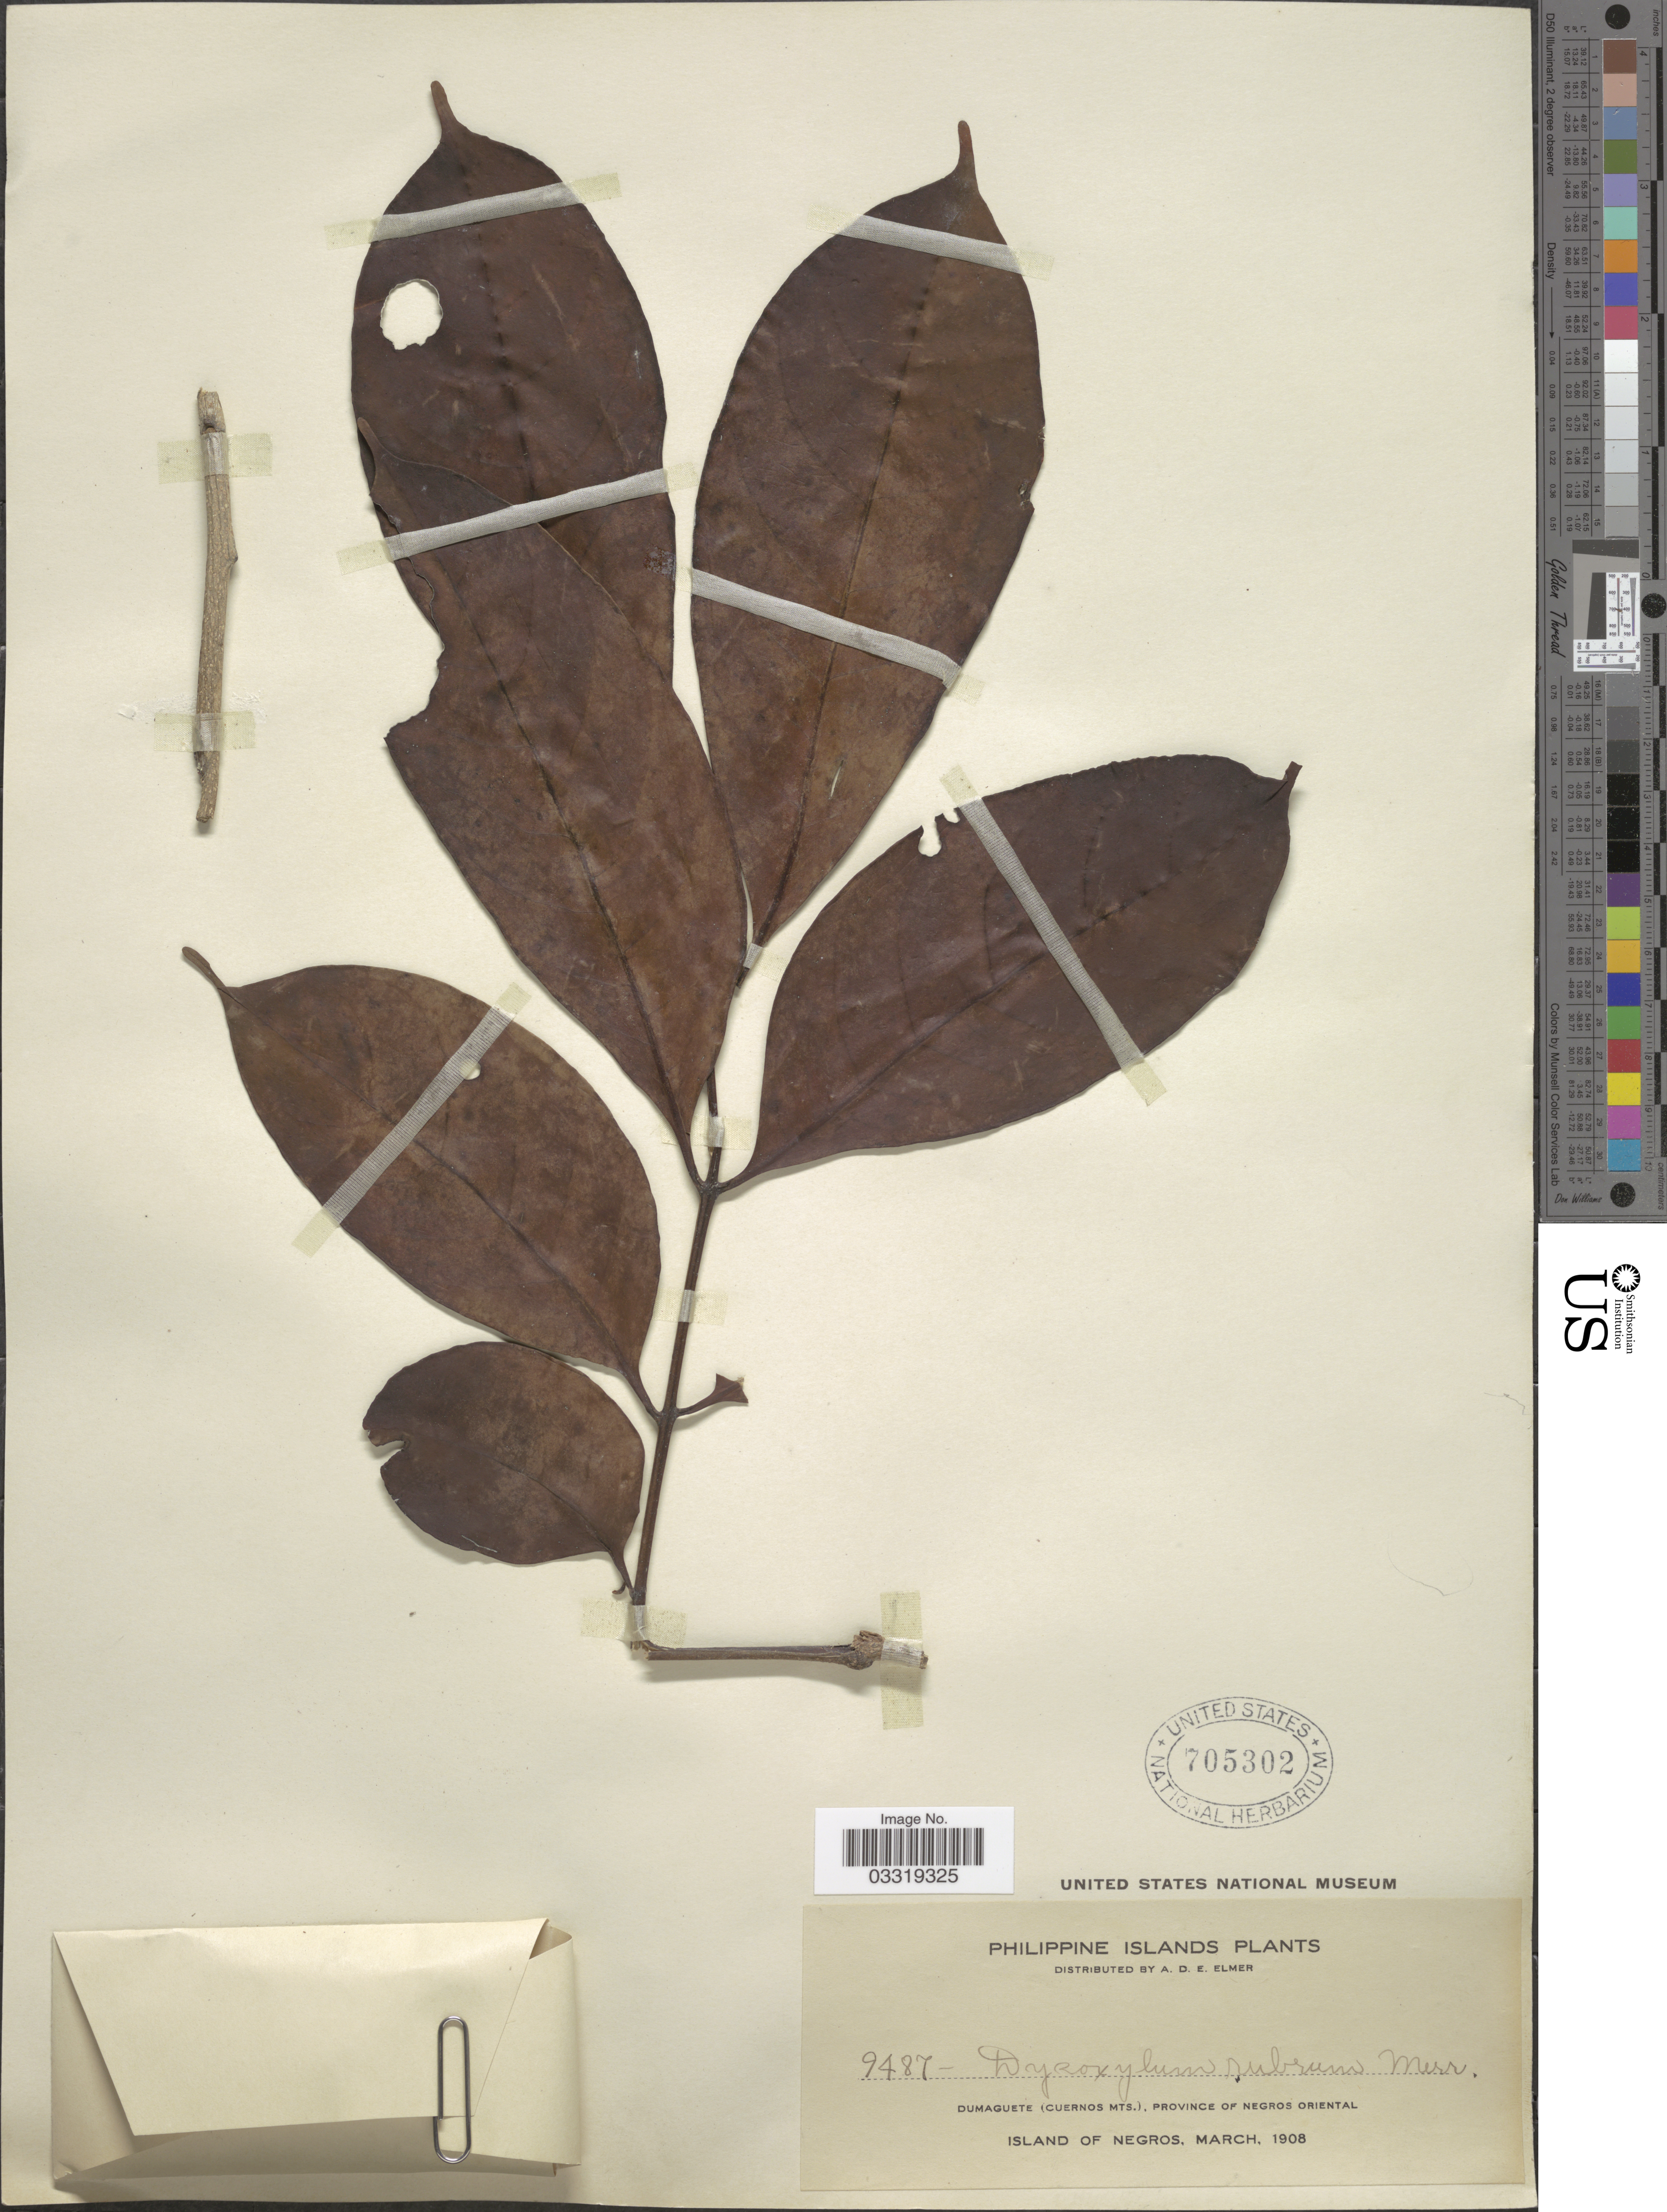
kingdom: Plantae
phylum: Tracheophyta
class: Magnoliopsida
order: Sapindales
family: Meliaceae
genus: Goniocheton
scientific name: Goniocheton arborescens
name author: Blume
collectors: A. D. E. Elmer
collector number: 9487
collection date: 1908-03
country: Philippines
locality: Dumaguete (Cuernos Mts.), Province of Negros Oriental. Island of Negros.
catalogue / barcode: US 705302